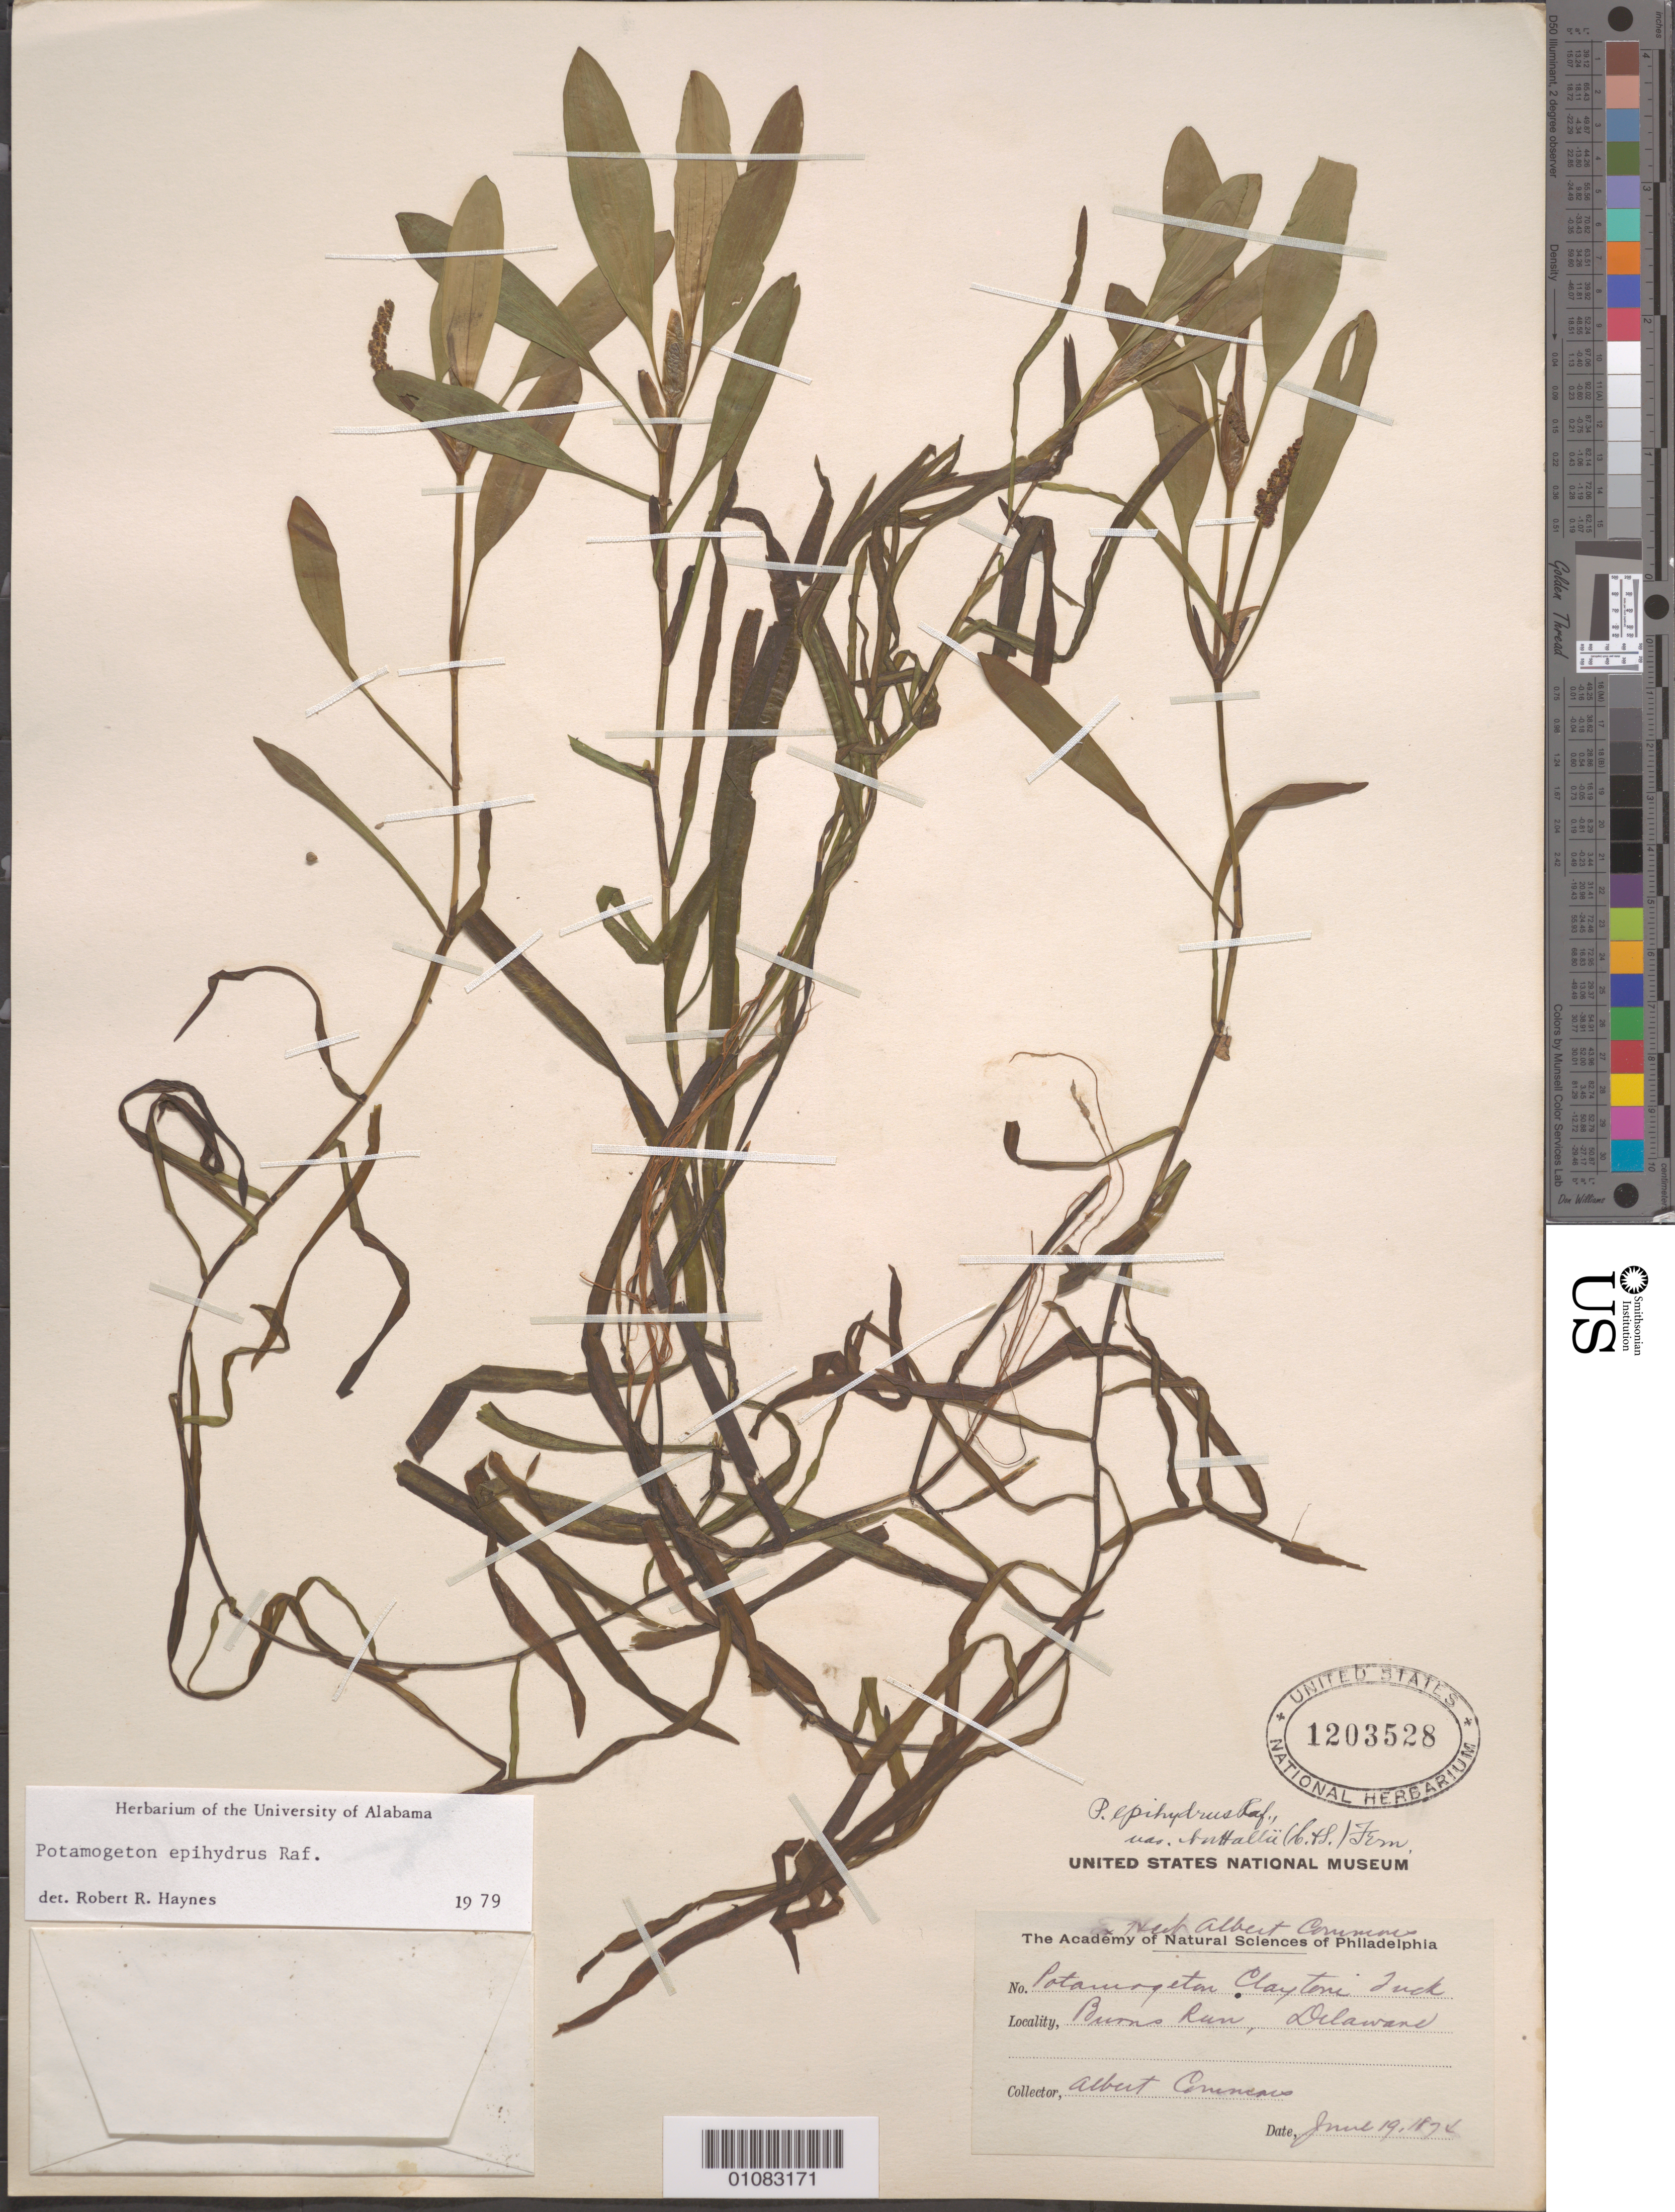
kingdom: Plantae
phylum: Tracheophyta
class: Liliopsida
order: Alismatales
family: Potamogetonaceae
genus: Potamogeton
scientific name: Potamogeton epihydrus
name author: Raf.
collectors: A. Commons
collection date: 1874-06-19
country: United States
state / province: Delaware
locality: Burn's Run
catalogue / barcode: US 1203528